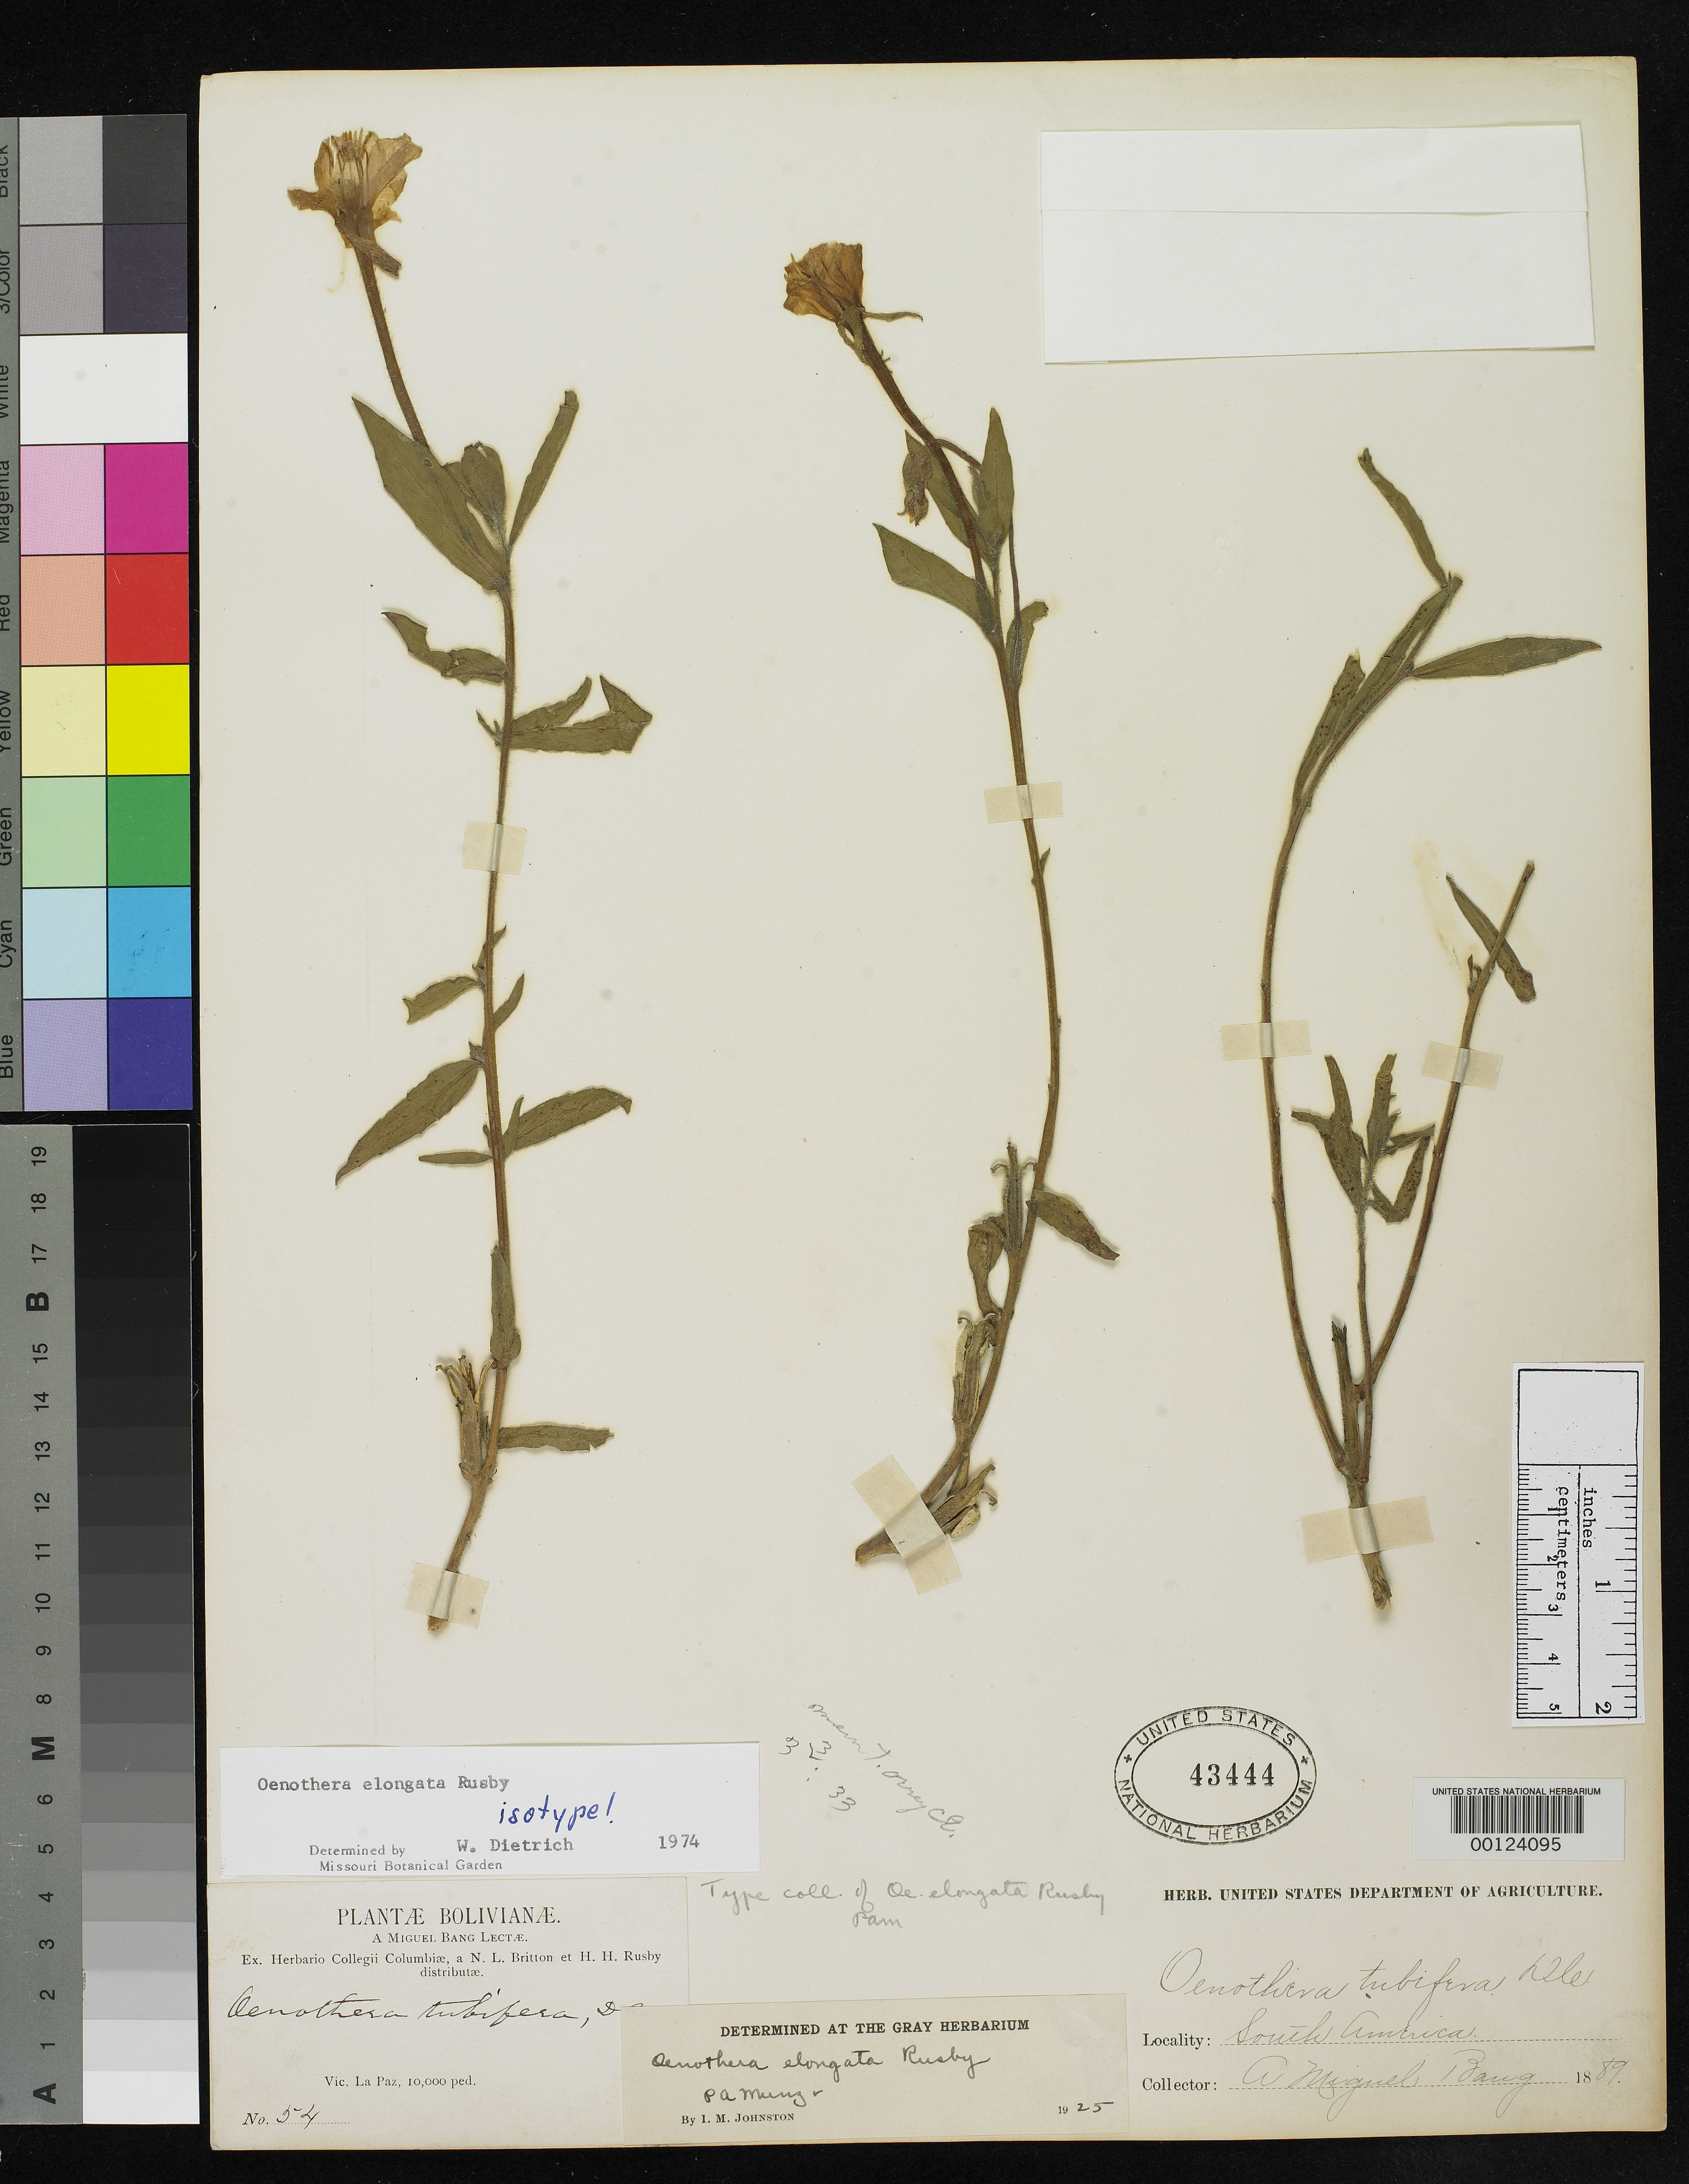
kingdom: Plantae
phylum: Tracheophyta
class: Magnoliopsida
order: Myrtales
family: Onagraceae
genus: Oenothera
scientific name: Oenothera elongata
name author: Rusby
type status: Isotype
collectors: M. Bang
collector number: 54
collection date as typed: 1889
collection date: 1889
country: Bolivia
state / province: La Paz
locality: Vic. La Paz.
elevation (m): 3048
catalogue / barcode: US 43444